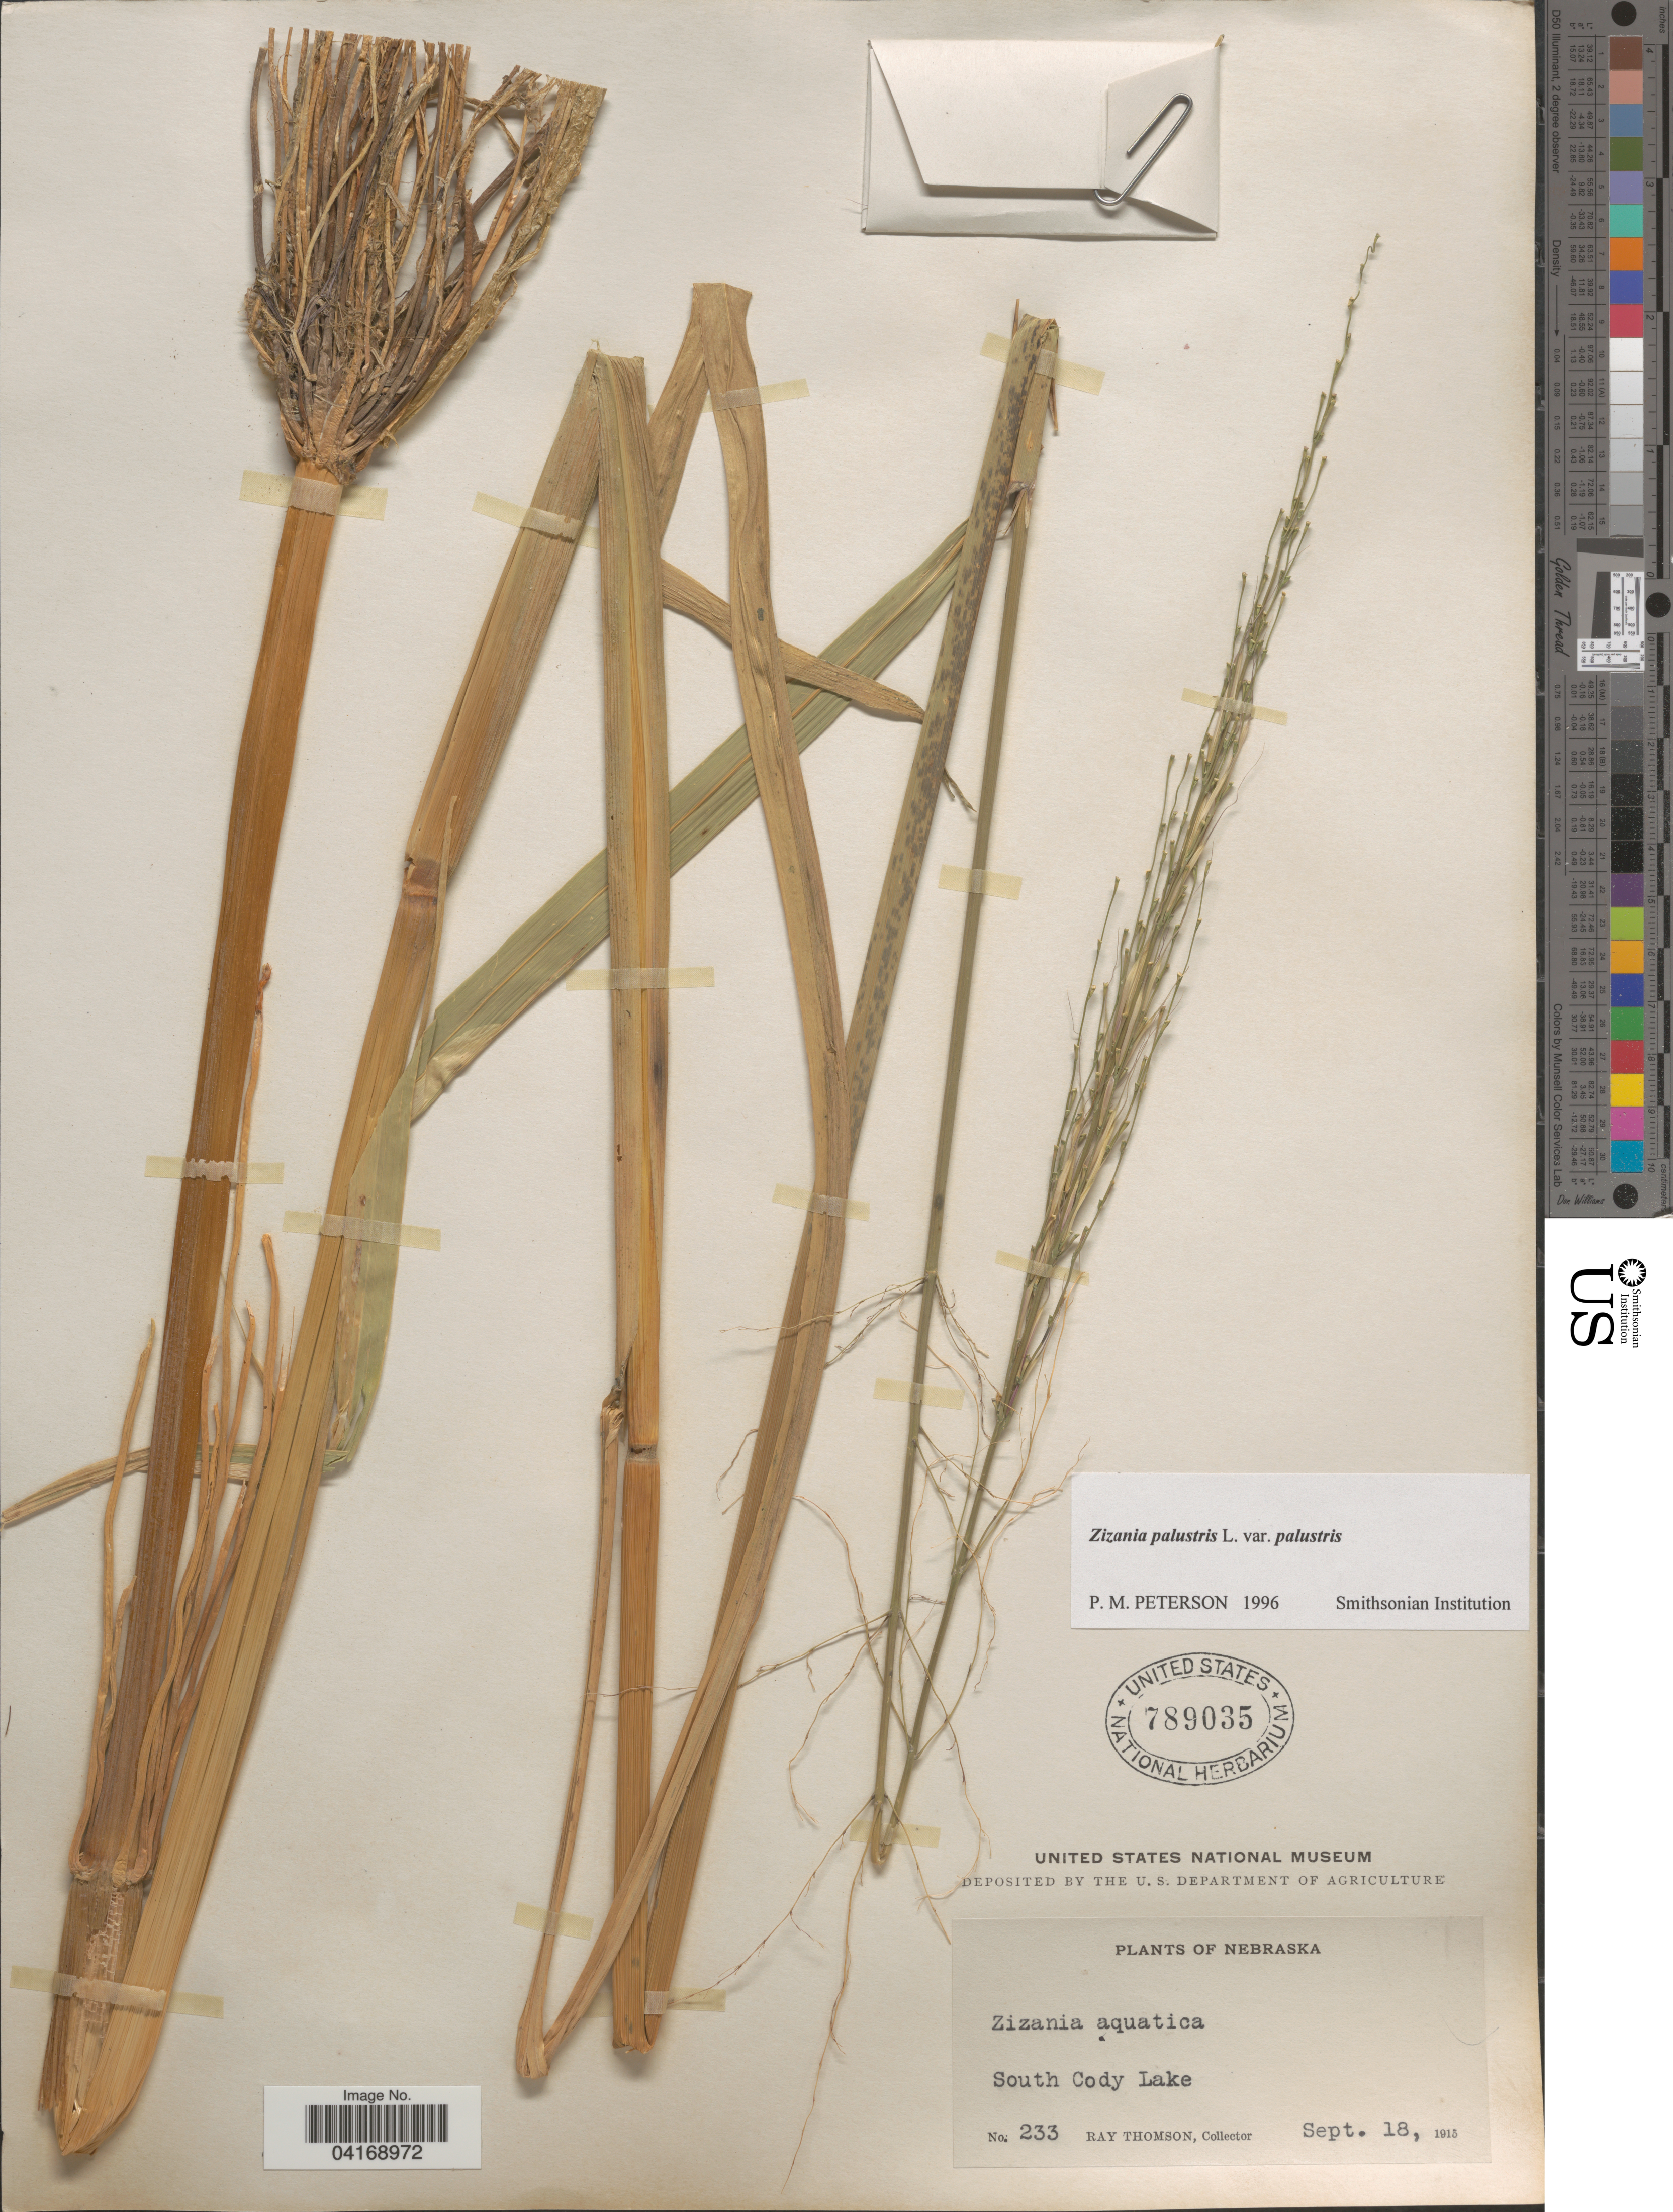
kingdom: Plantae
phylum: Tracheophyta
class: Liliopsida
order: Poales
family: Poaceae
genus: Zizania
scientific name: Zizania palustris var. palustris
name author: L.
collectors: R. Thomson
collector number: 233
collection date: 1915-09-18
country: United States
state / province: Nebraska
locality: South Cody Lake.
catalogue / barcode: US 789035